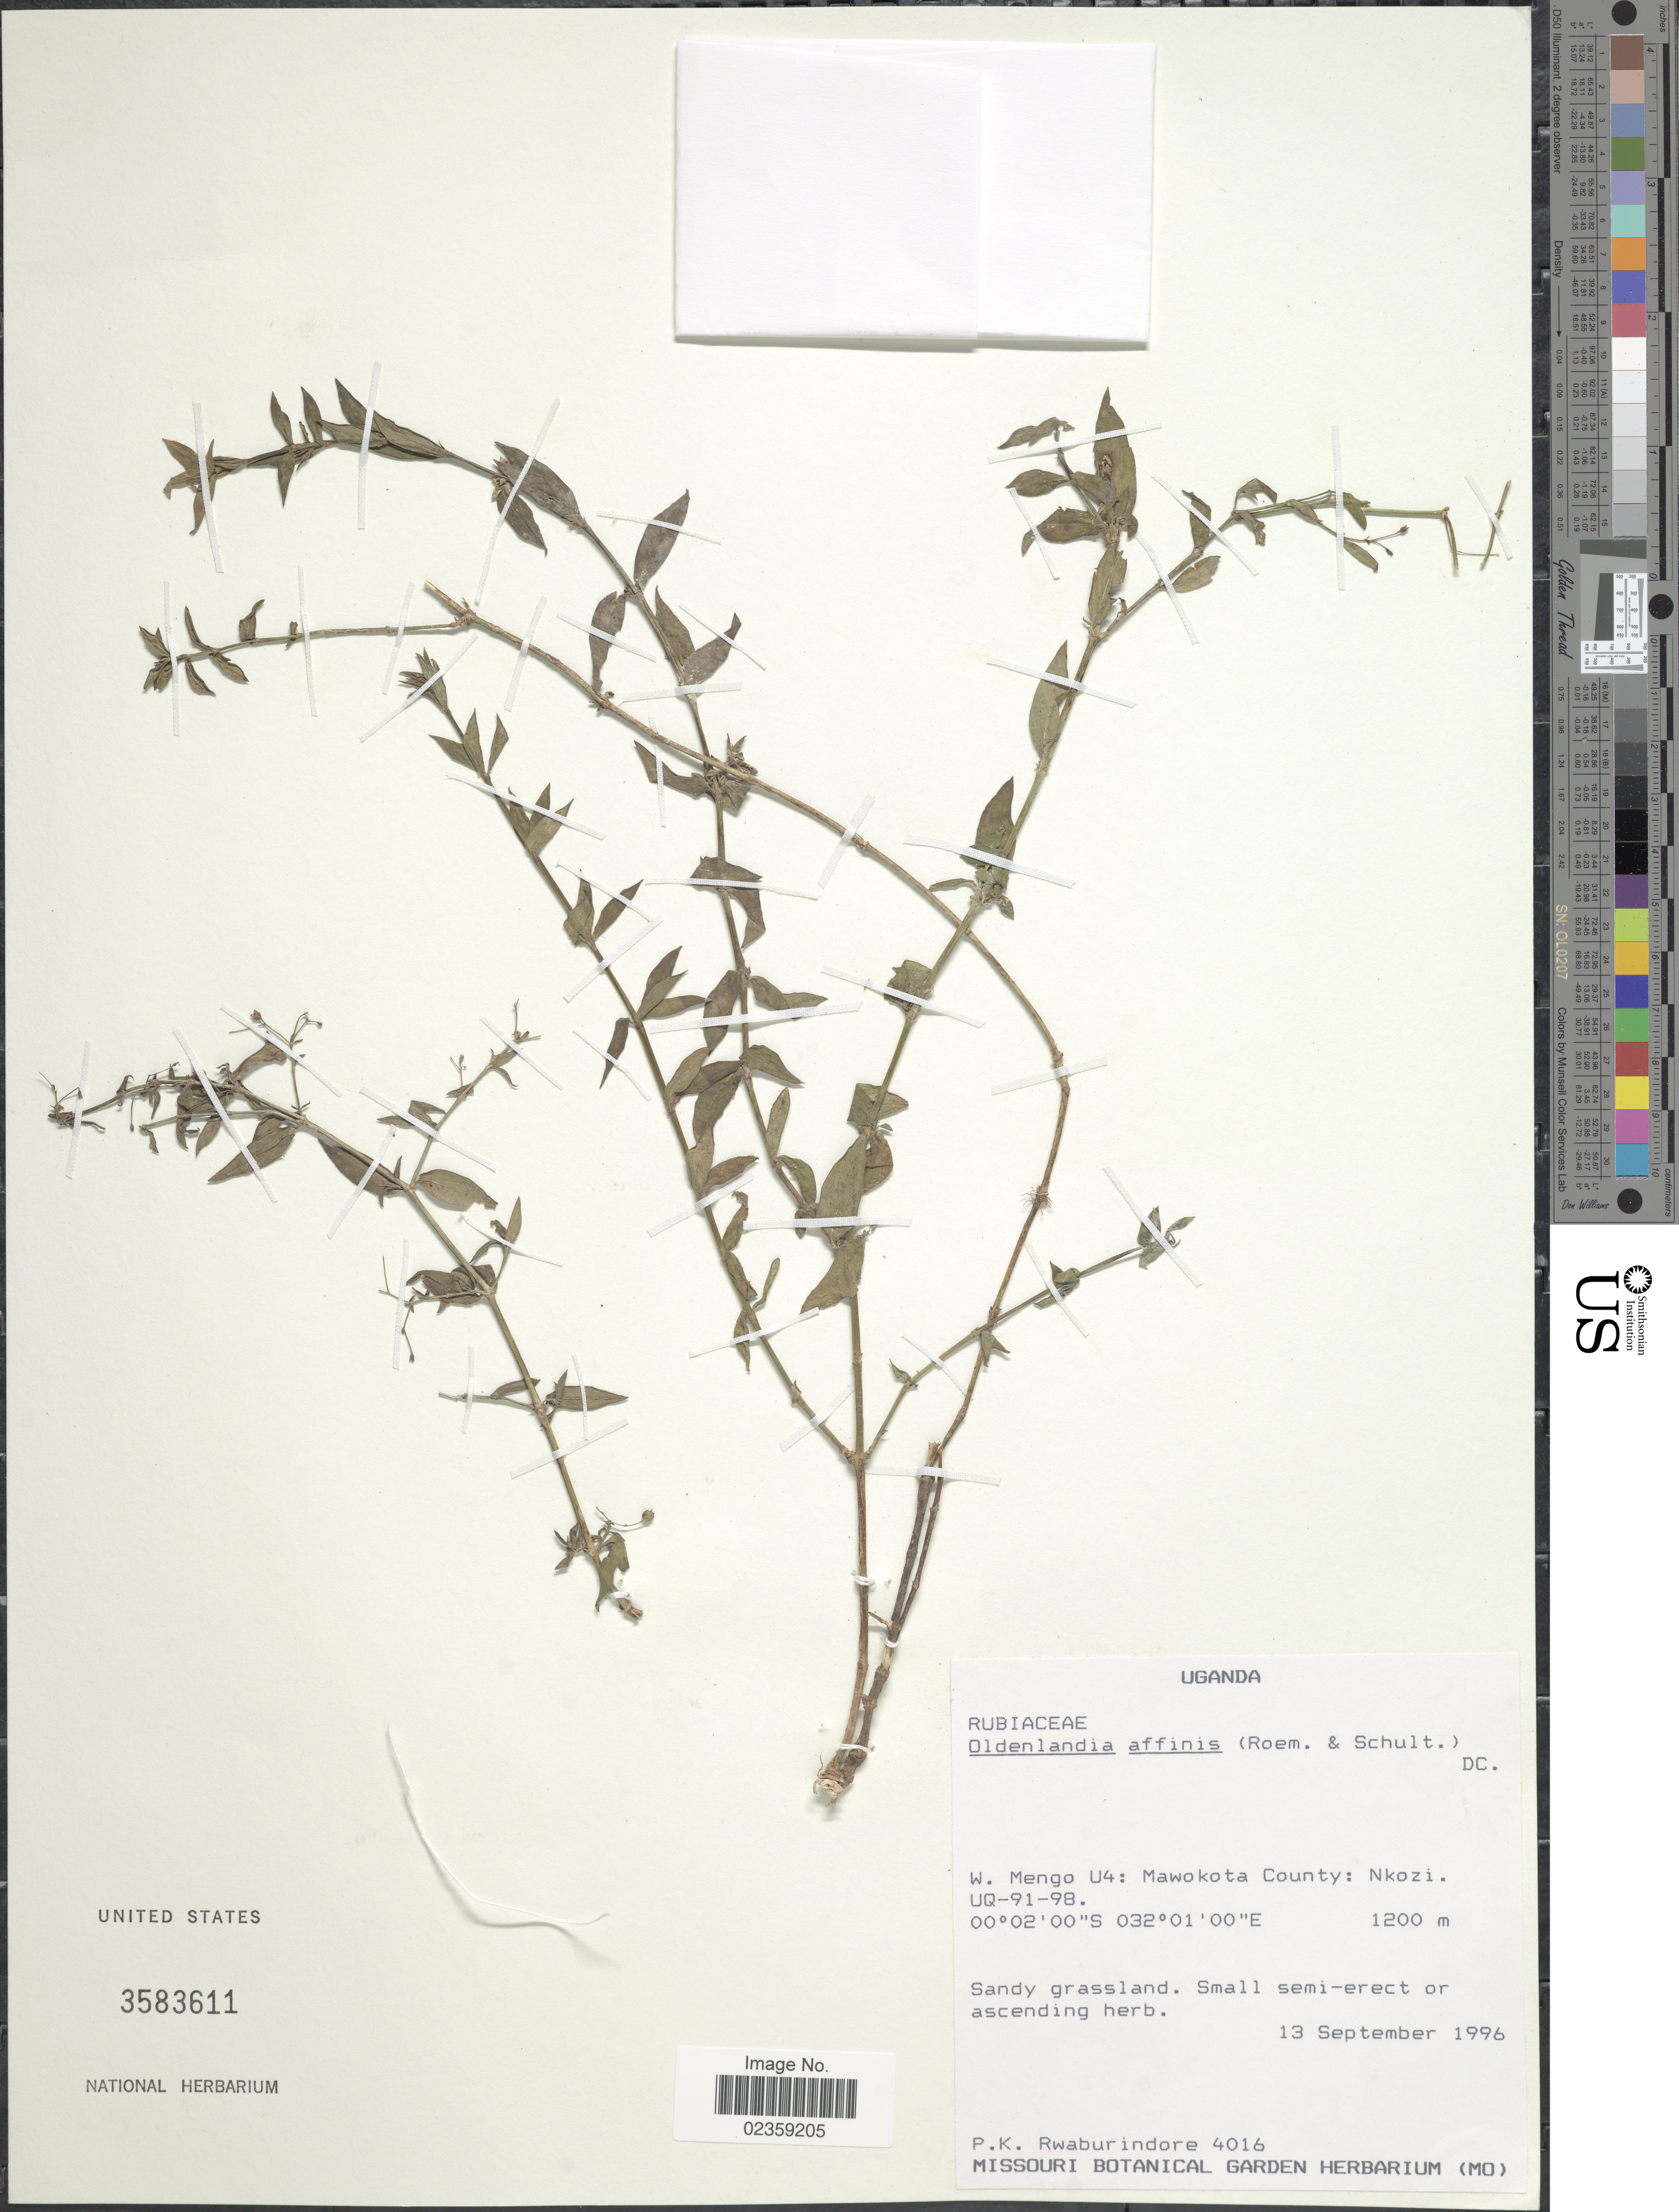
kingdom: Plantae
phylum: Tracheophyta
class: Magnoliopsida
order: Gentianales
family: Rubiaceae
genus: Oldenlandia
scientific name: Oldenlandia affinis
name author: (Roem.) DC.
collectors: P. Rwaburindore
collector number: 4016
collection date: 1996-09-13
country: Uganda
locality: W. Mengo u4: Mawokota County: Nkozi. UQ-91-98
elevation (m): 1200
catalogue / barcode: US 3583611